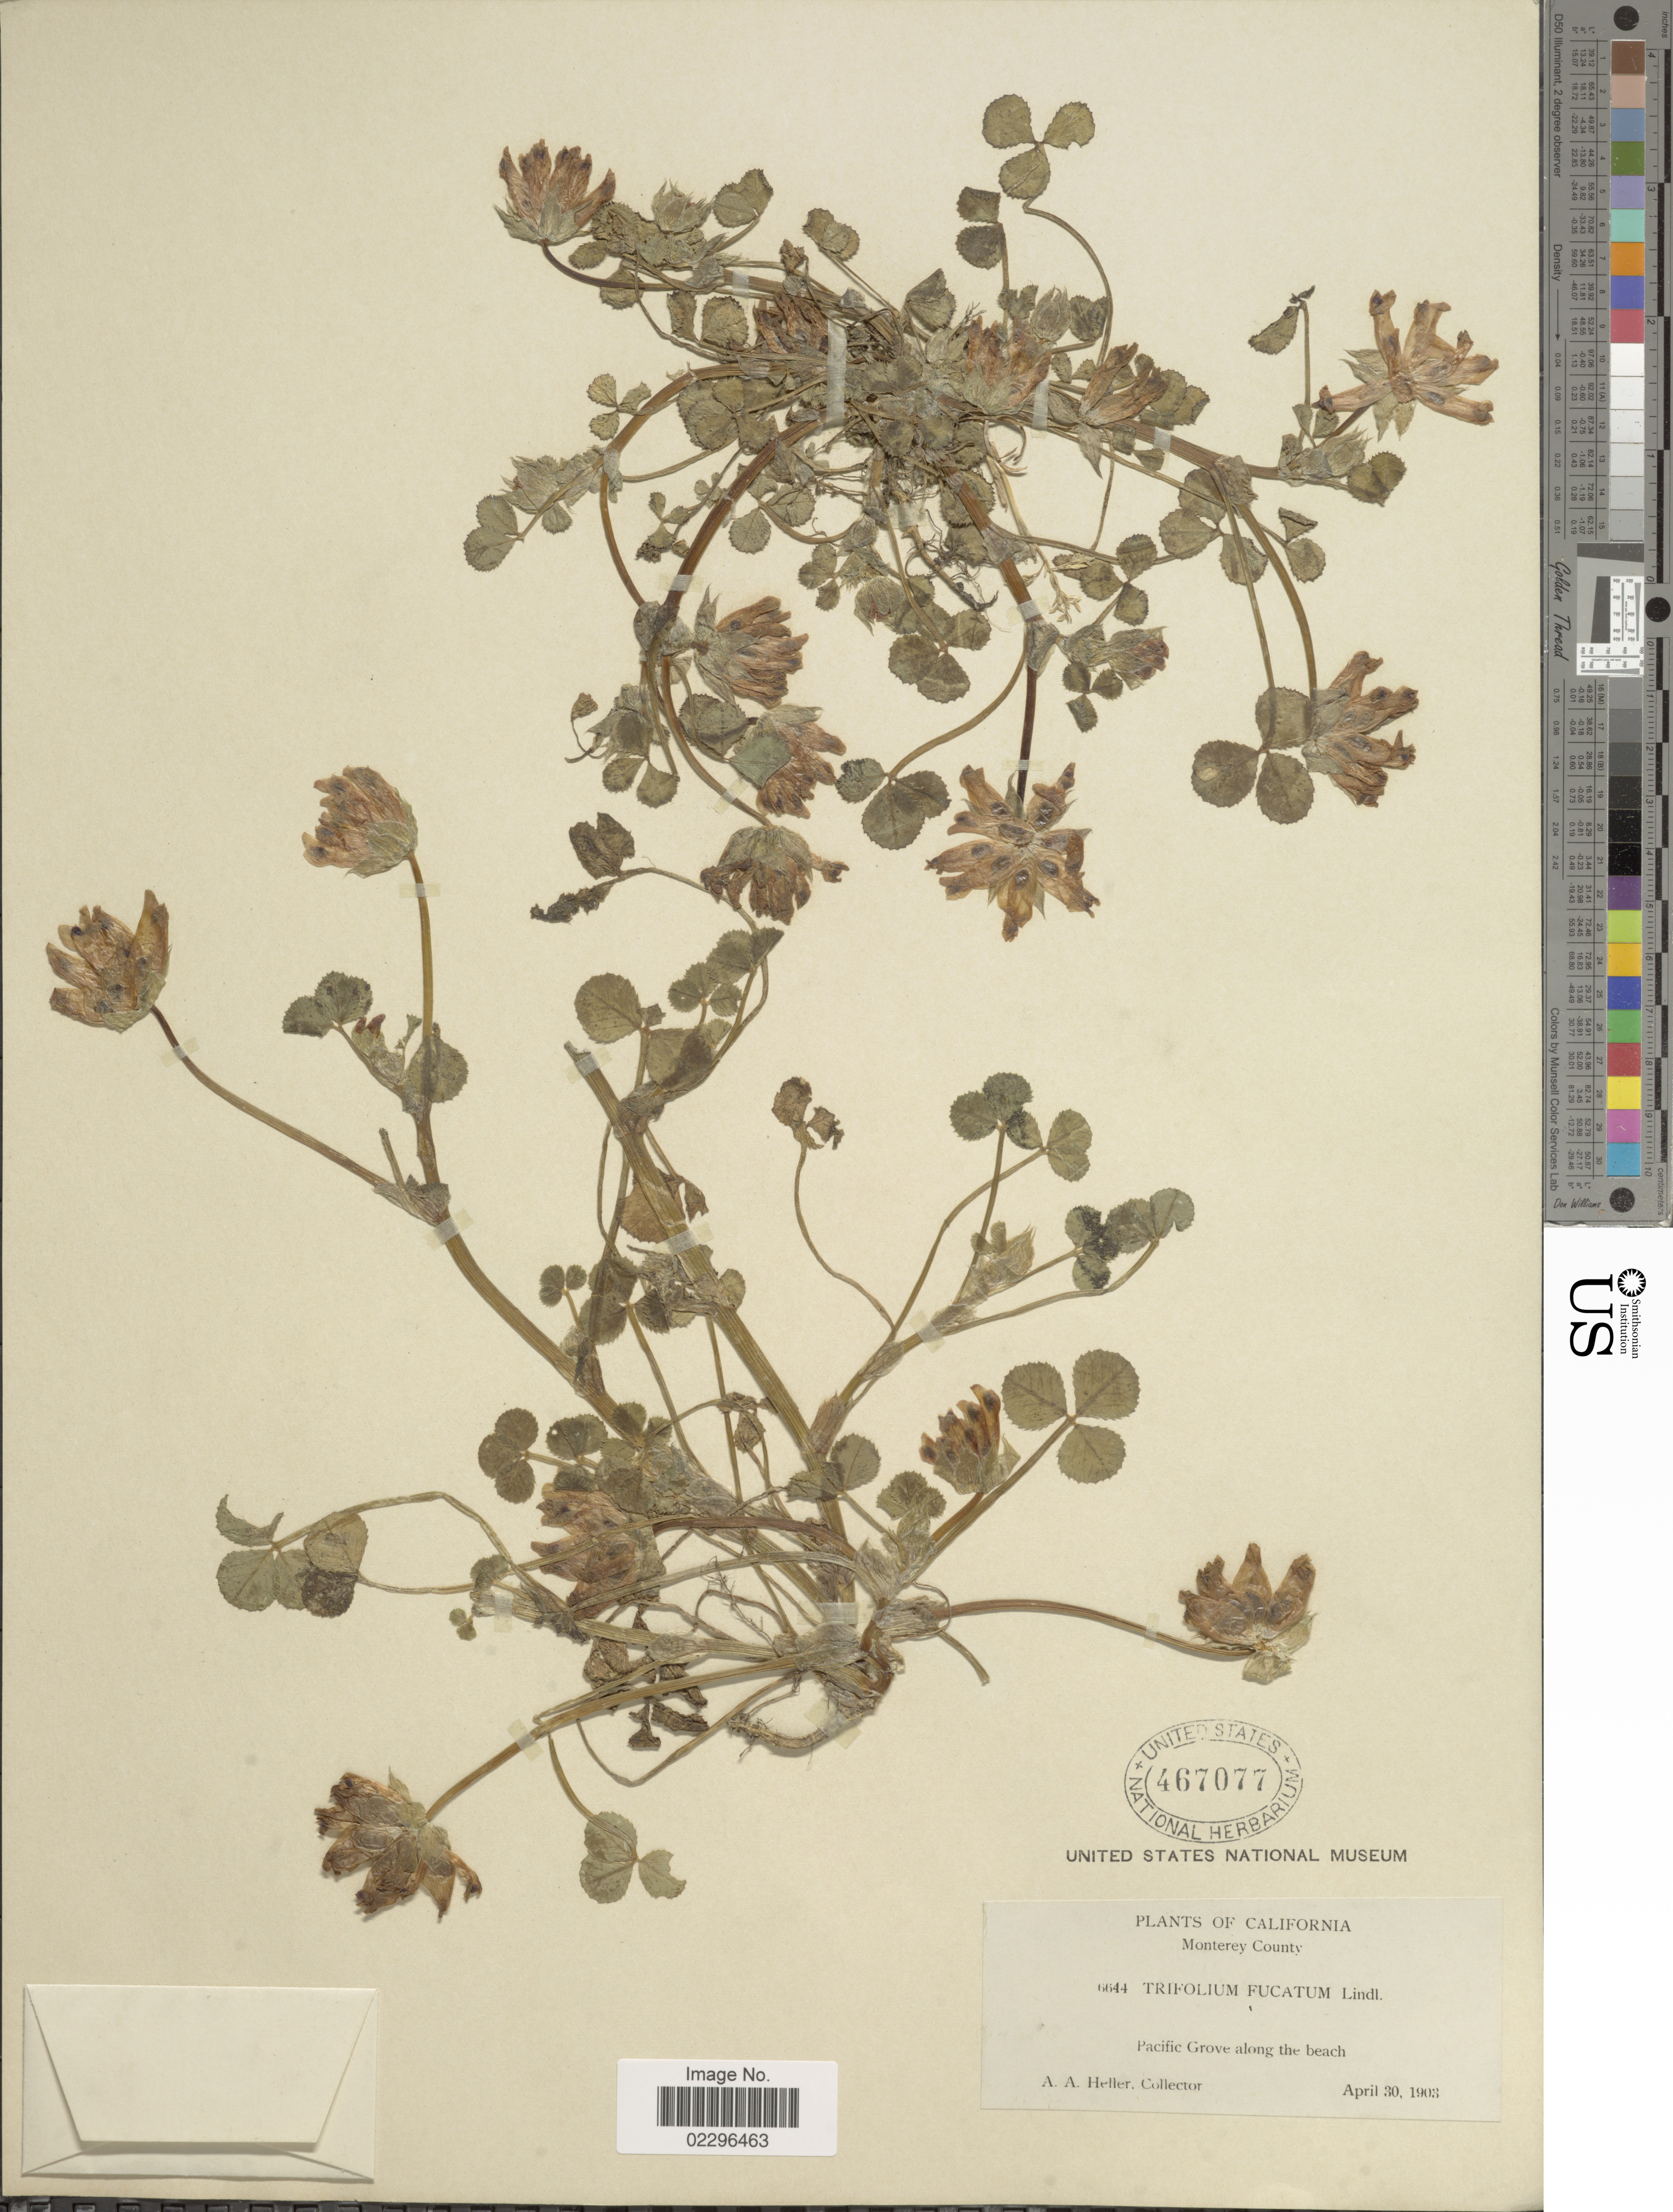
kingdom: Plantae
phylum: Tracheophyta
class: Magnoliopsida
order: Fabales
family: Fabaceae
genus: Trifolium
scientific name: Trifolium fucatum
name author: Lindl.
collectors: A. A. Heller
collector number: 6644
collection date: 1903-04-30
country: United States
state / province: California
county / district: Monterey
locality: Monterey County, Pacific Grove along the beach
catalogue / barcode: US 467077